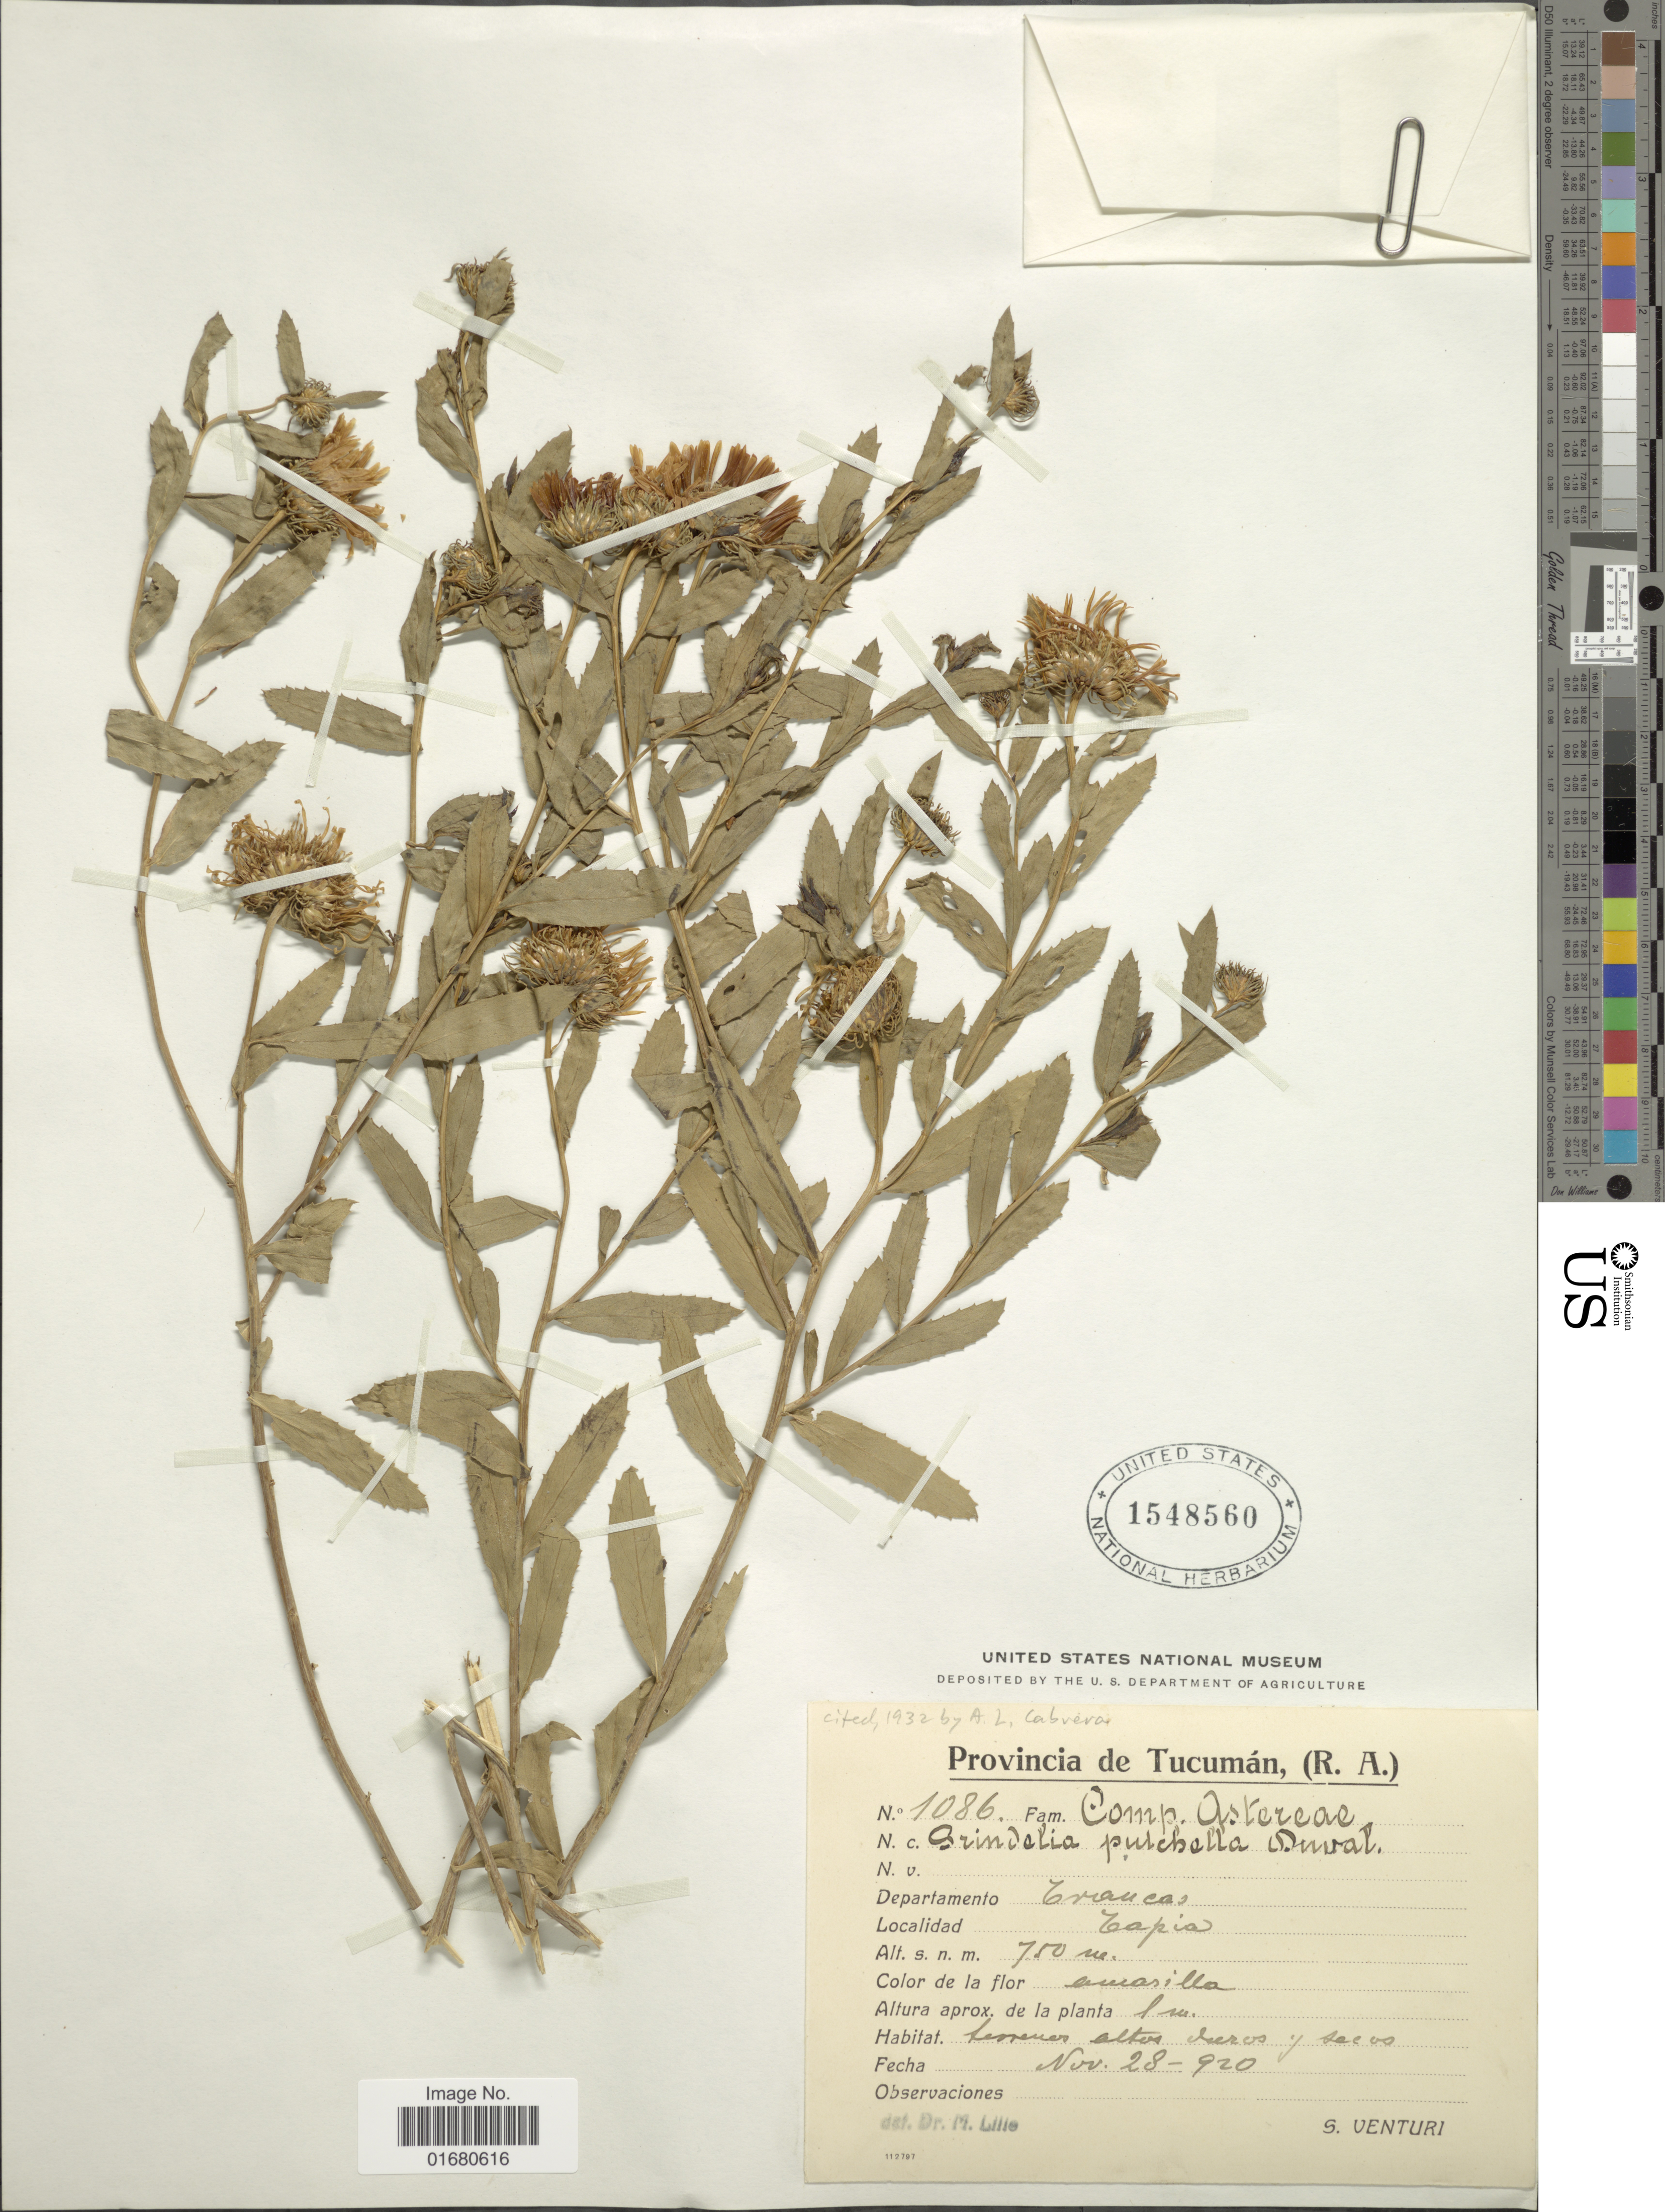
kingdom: Plantae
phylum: Tracheophyta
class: Magnoliopsida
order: Asterales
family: Asteraceae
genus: Grindelia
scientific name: Grindelia pulchella var. pulchella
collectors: S. Venturi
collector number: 1086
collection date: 1920-11-28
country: Argentina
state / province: Tucuman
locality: Departamento Craucas, Zapia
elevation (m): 750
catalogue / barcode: US 1548560